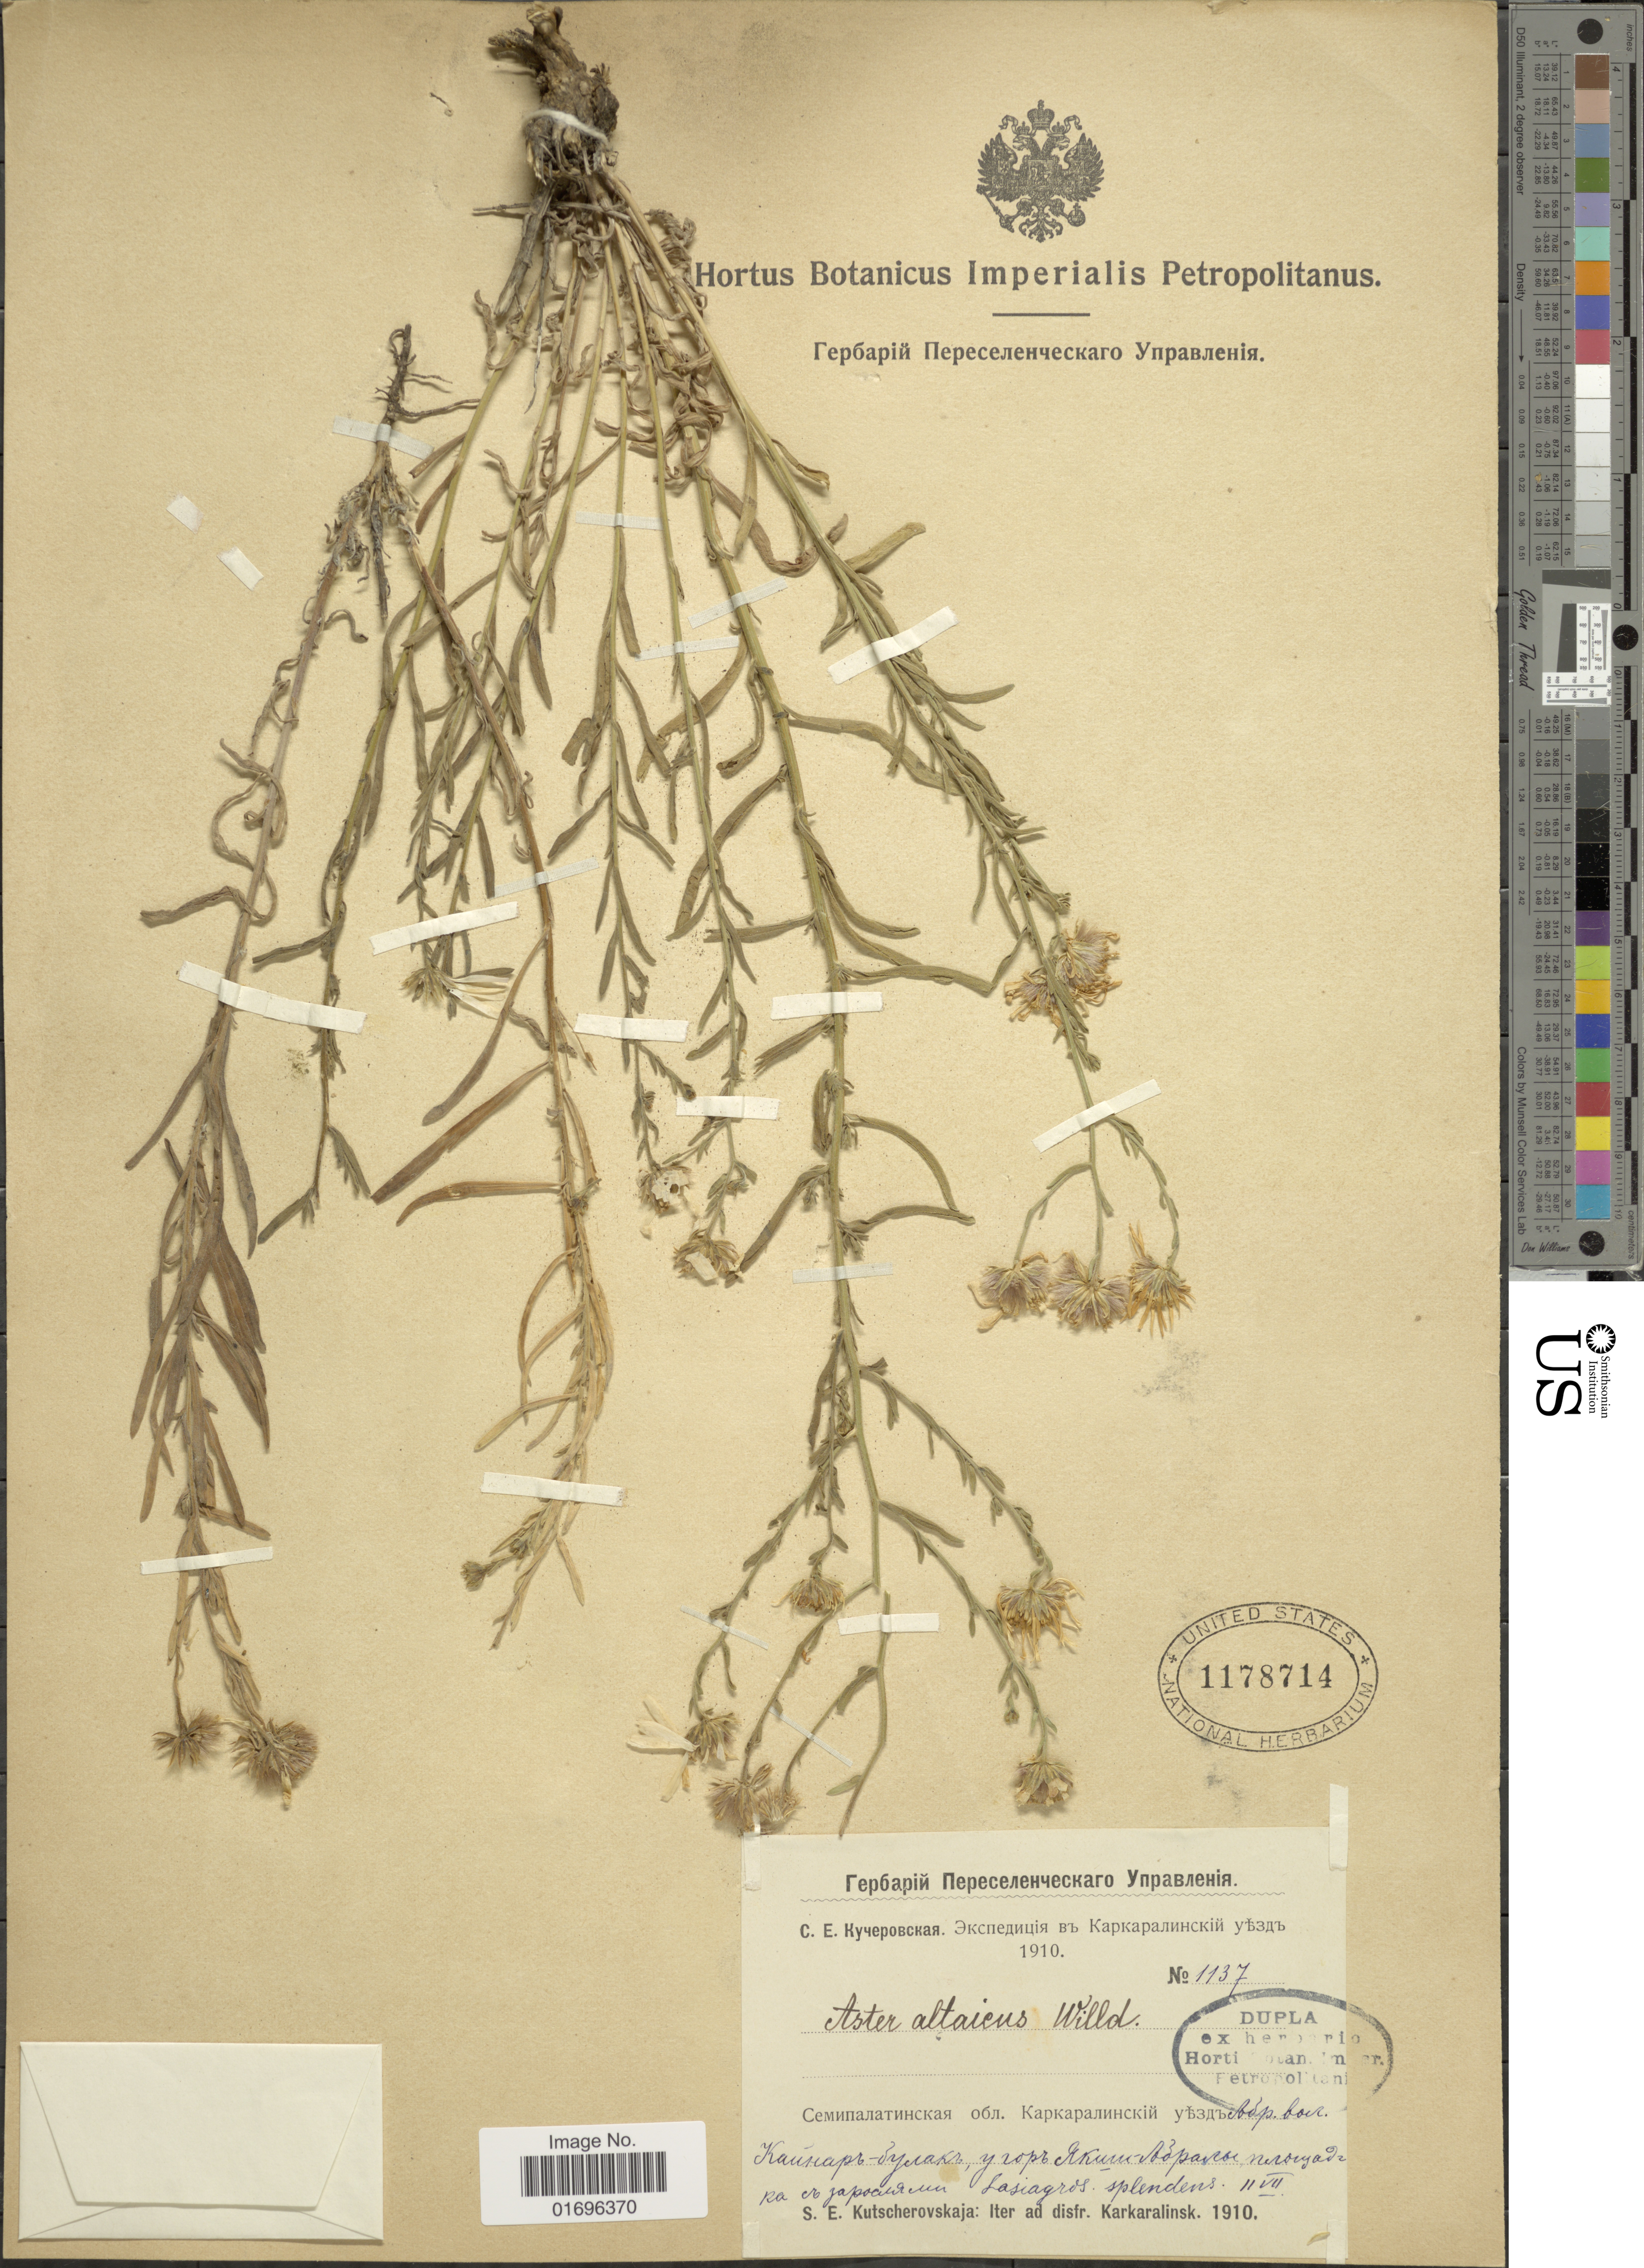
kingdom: Plantae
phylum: Tracheophyta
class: Magnoliopsida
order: Asterales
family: Asteraceae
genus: Aster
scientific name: Aster altaicus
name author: Willd.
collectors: S. Kutscherovskaja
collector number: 1137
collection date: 1910-07-11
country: Kazakhstan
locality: Semipalatinskaya Oblast, Karkalinskiy Uezd, Abralinskaya volost, Kainar-Bulak, near Yakish-Abraly Mt.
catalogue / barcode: US 1178714